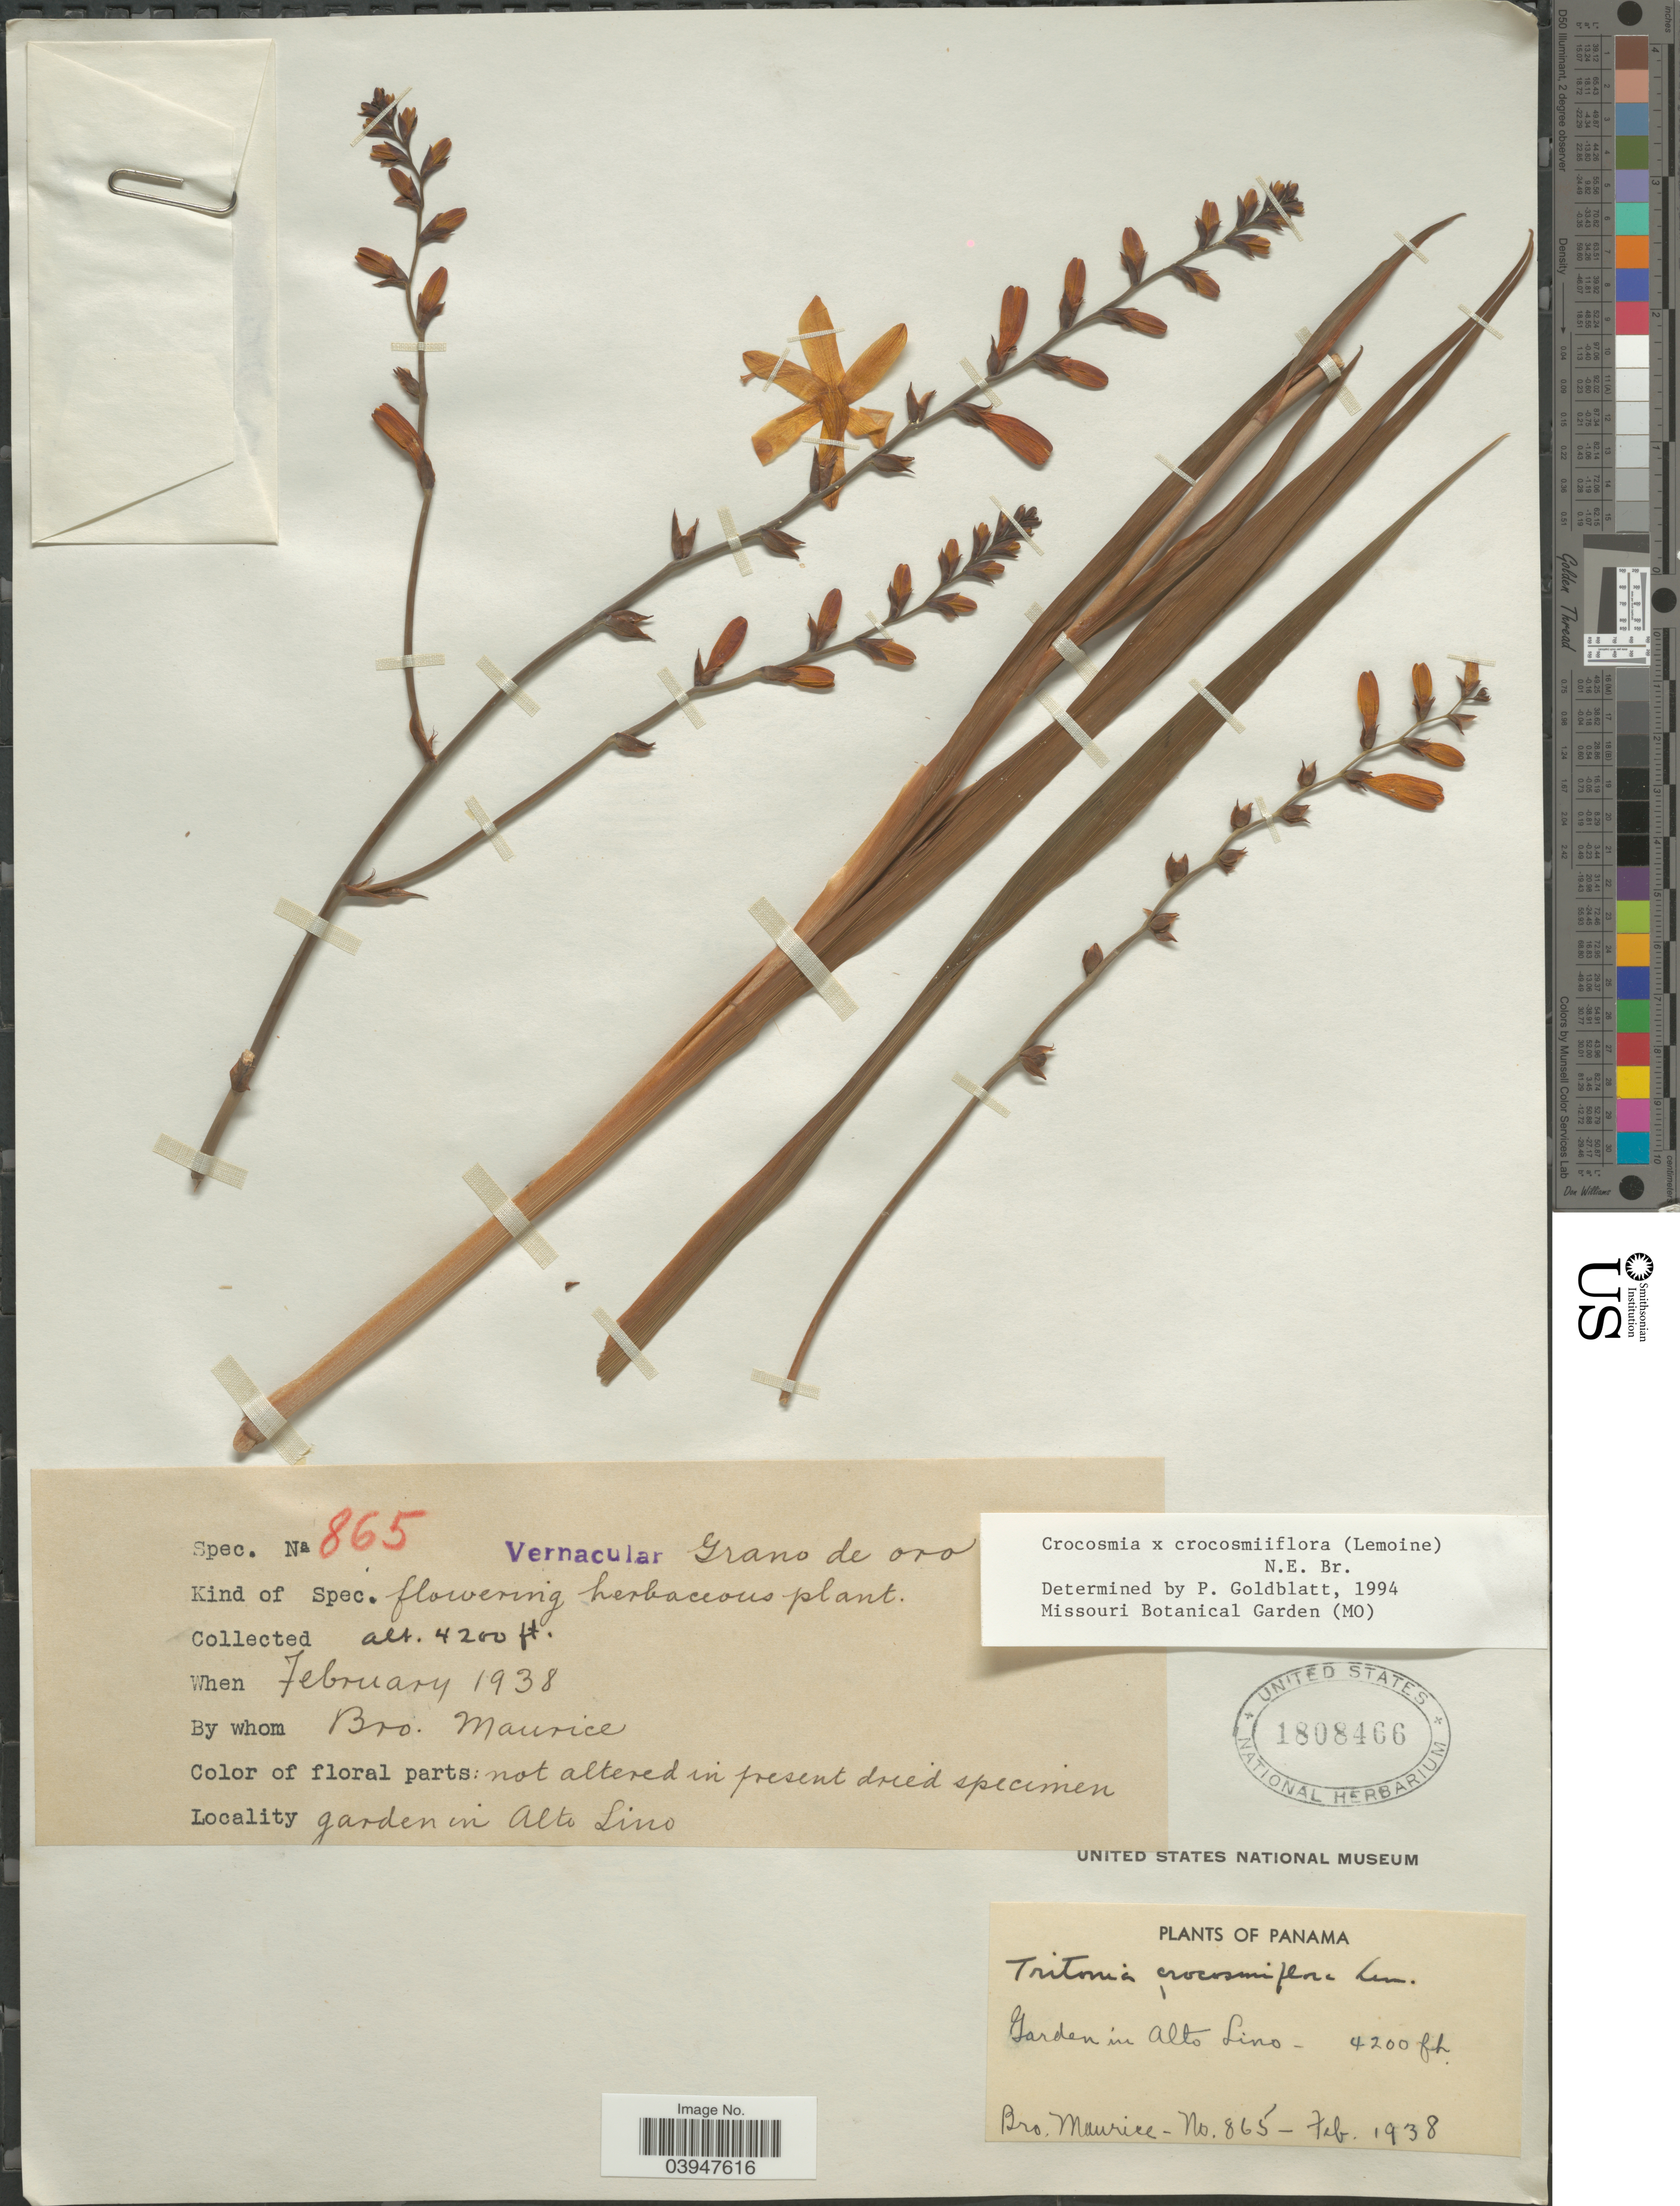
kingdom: Plantae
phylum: Tracheophyta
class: Liliopsida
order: Asparagales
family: Iridaceae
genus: Crocosmia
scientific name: Crocosmia x crocosmiiflora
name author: (Lemoine) N.E. Br.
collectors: B. Maurice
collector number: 865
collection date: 1938-02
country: Panama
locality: Garden in Alto Lino.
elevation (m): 1280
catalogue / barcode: US 1808466